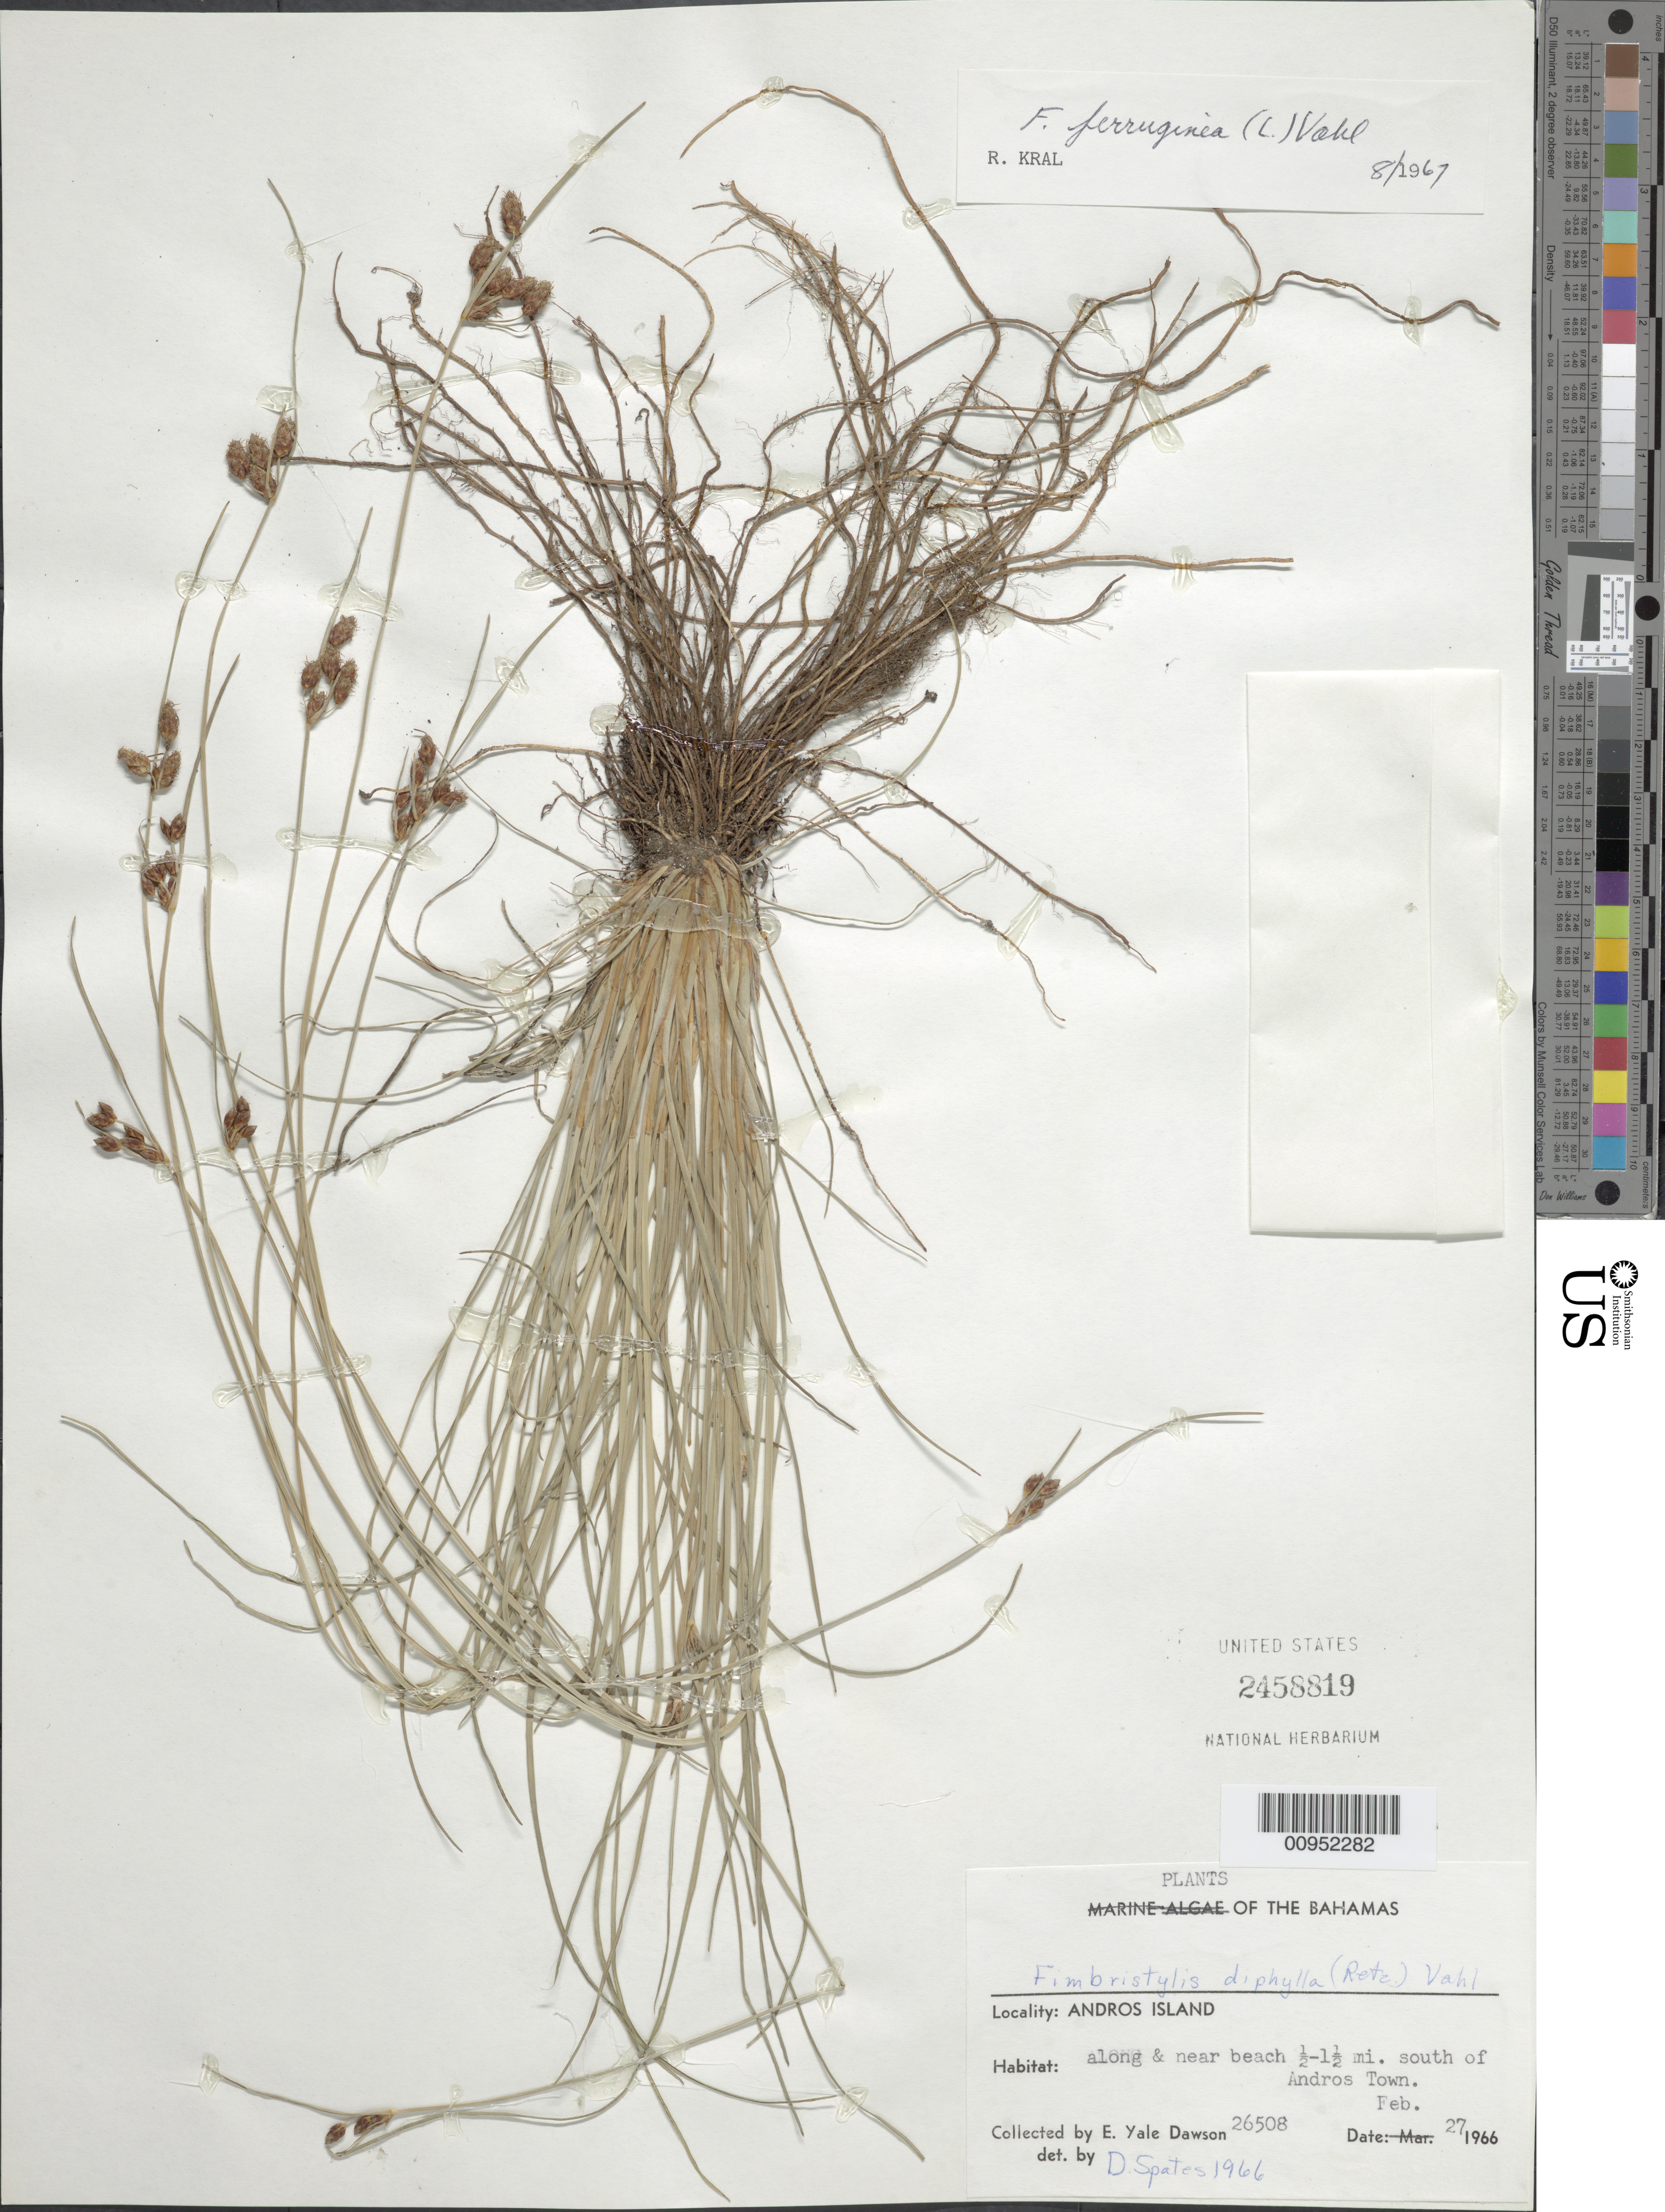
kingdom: Plantae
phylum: Tracheophyta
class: Liliopsida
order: Poales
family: Cyperaceae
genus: Fimbristylis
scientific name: Fimbristylis ferruginea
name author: (L.) Vahl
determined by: Kral, Robert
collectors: E. Y. Dawson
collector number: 26508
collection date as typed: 27 Feb 1966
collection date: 1966-02-27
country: Bahamas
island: Andros Island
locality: Beach 1/2 - 1 1/2 miles S of Andros Town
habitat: Along and near beach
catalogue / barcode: US 2458819